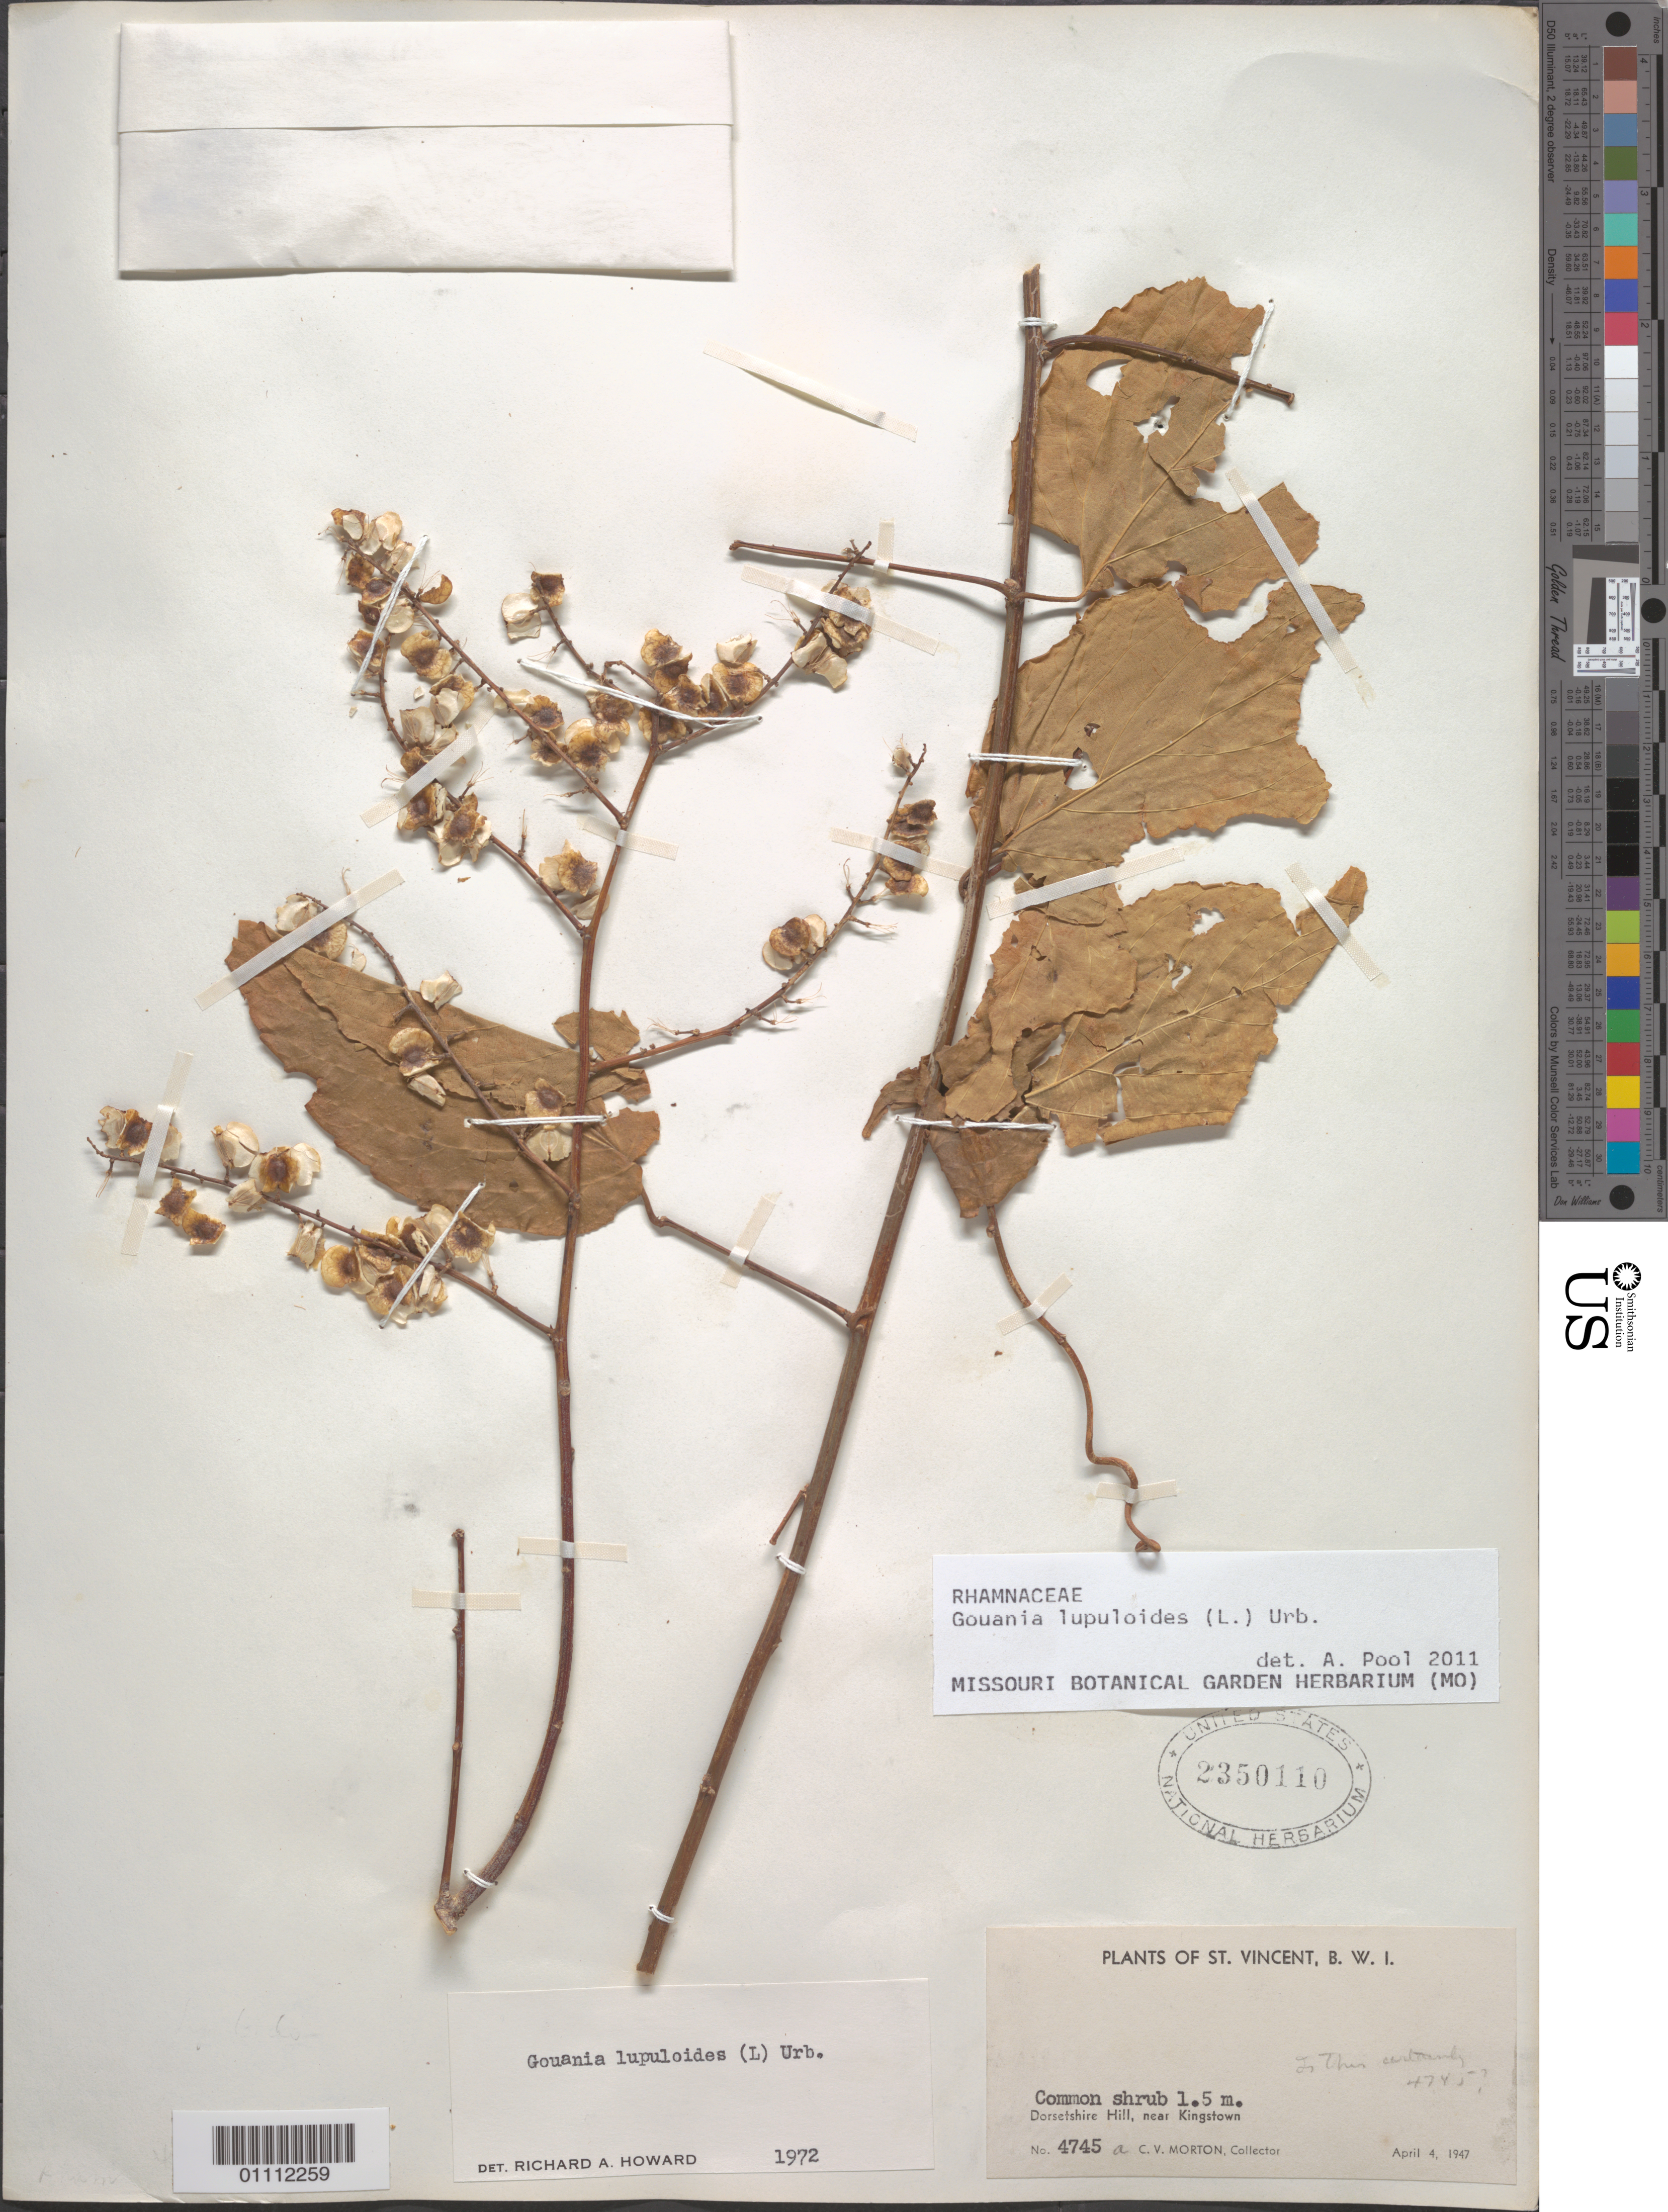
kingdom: Plantae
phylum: Tracheophyta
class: Magnoliopsida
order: Rosales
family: Rhamnaceae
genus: Gouania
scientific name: Gouania lupuloides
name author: (L.) Urb.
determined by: Pool, A., (MO), Missouri Botanical Garden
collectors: C. V. Morton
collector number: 4745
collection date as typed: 04 Apr 1947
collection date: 1947-04-04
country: St. Vincent - Grenadines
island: St. Vincent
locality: Dorsetshire Hill, near Kingstown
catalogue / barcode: US 2350110